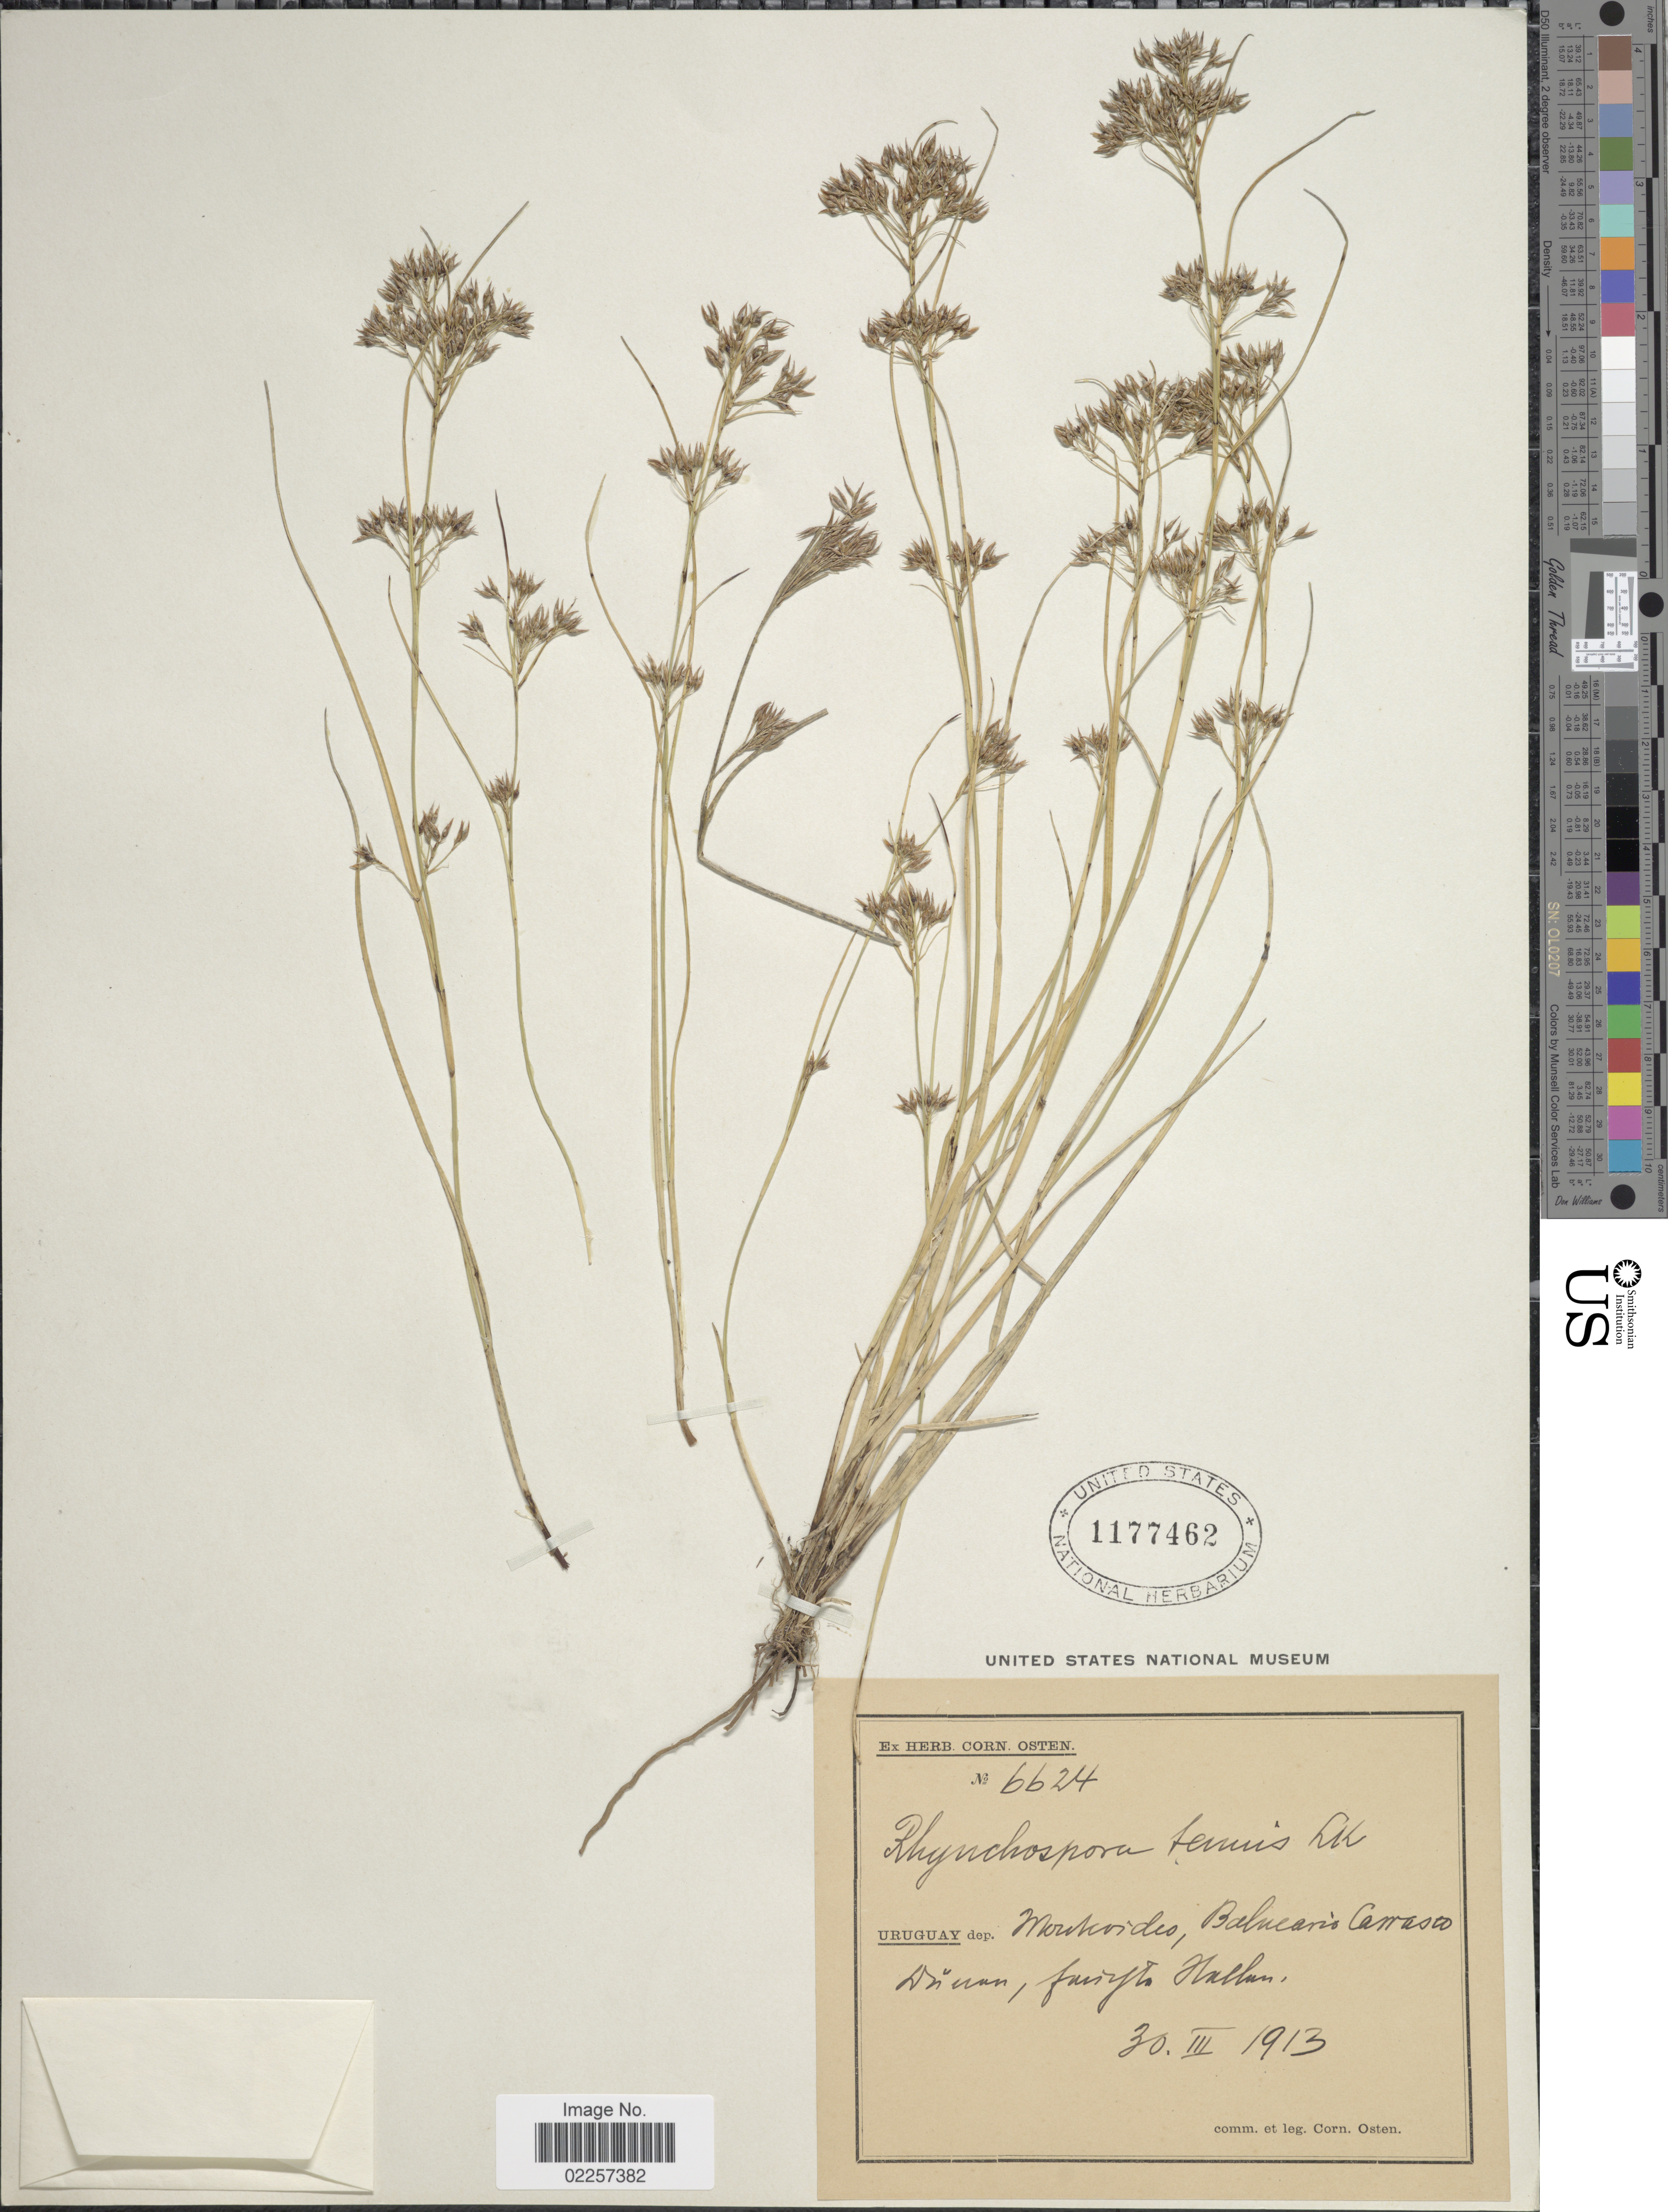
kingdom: Plantae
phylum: Tracheophyta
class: Liliopsida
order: Poales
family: Cyperaceae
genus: Rhynchospora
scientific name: Rhynchospora tenuis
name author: Link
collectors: C. Osten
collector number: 6624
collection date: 1913-03-30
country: Uruguay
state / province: Montevideo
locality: Balneario Carrasco Drieum, furiyh Hallum [interpreted]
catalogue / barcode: US 1177462